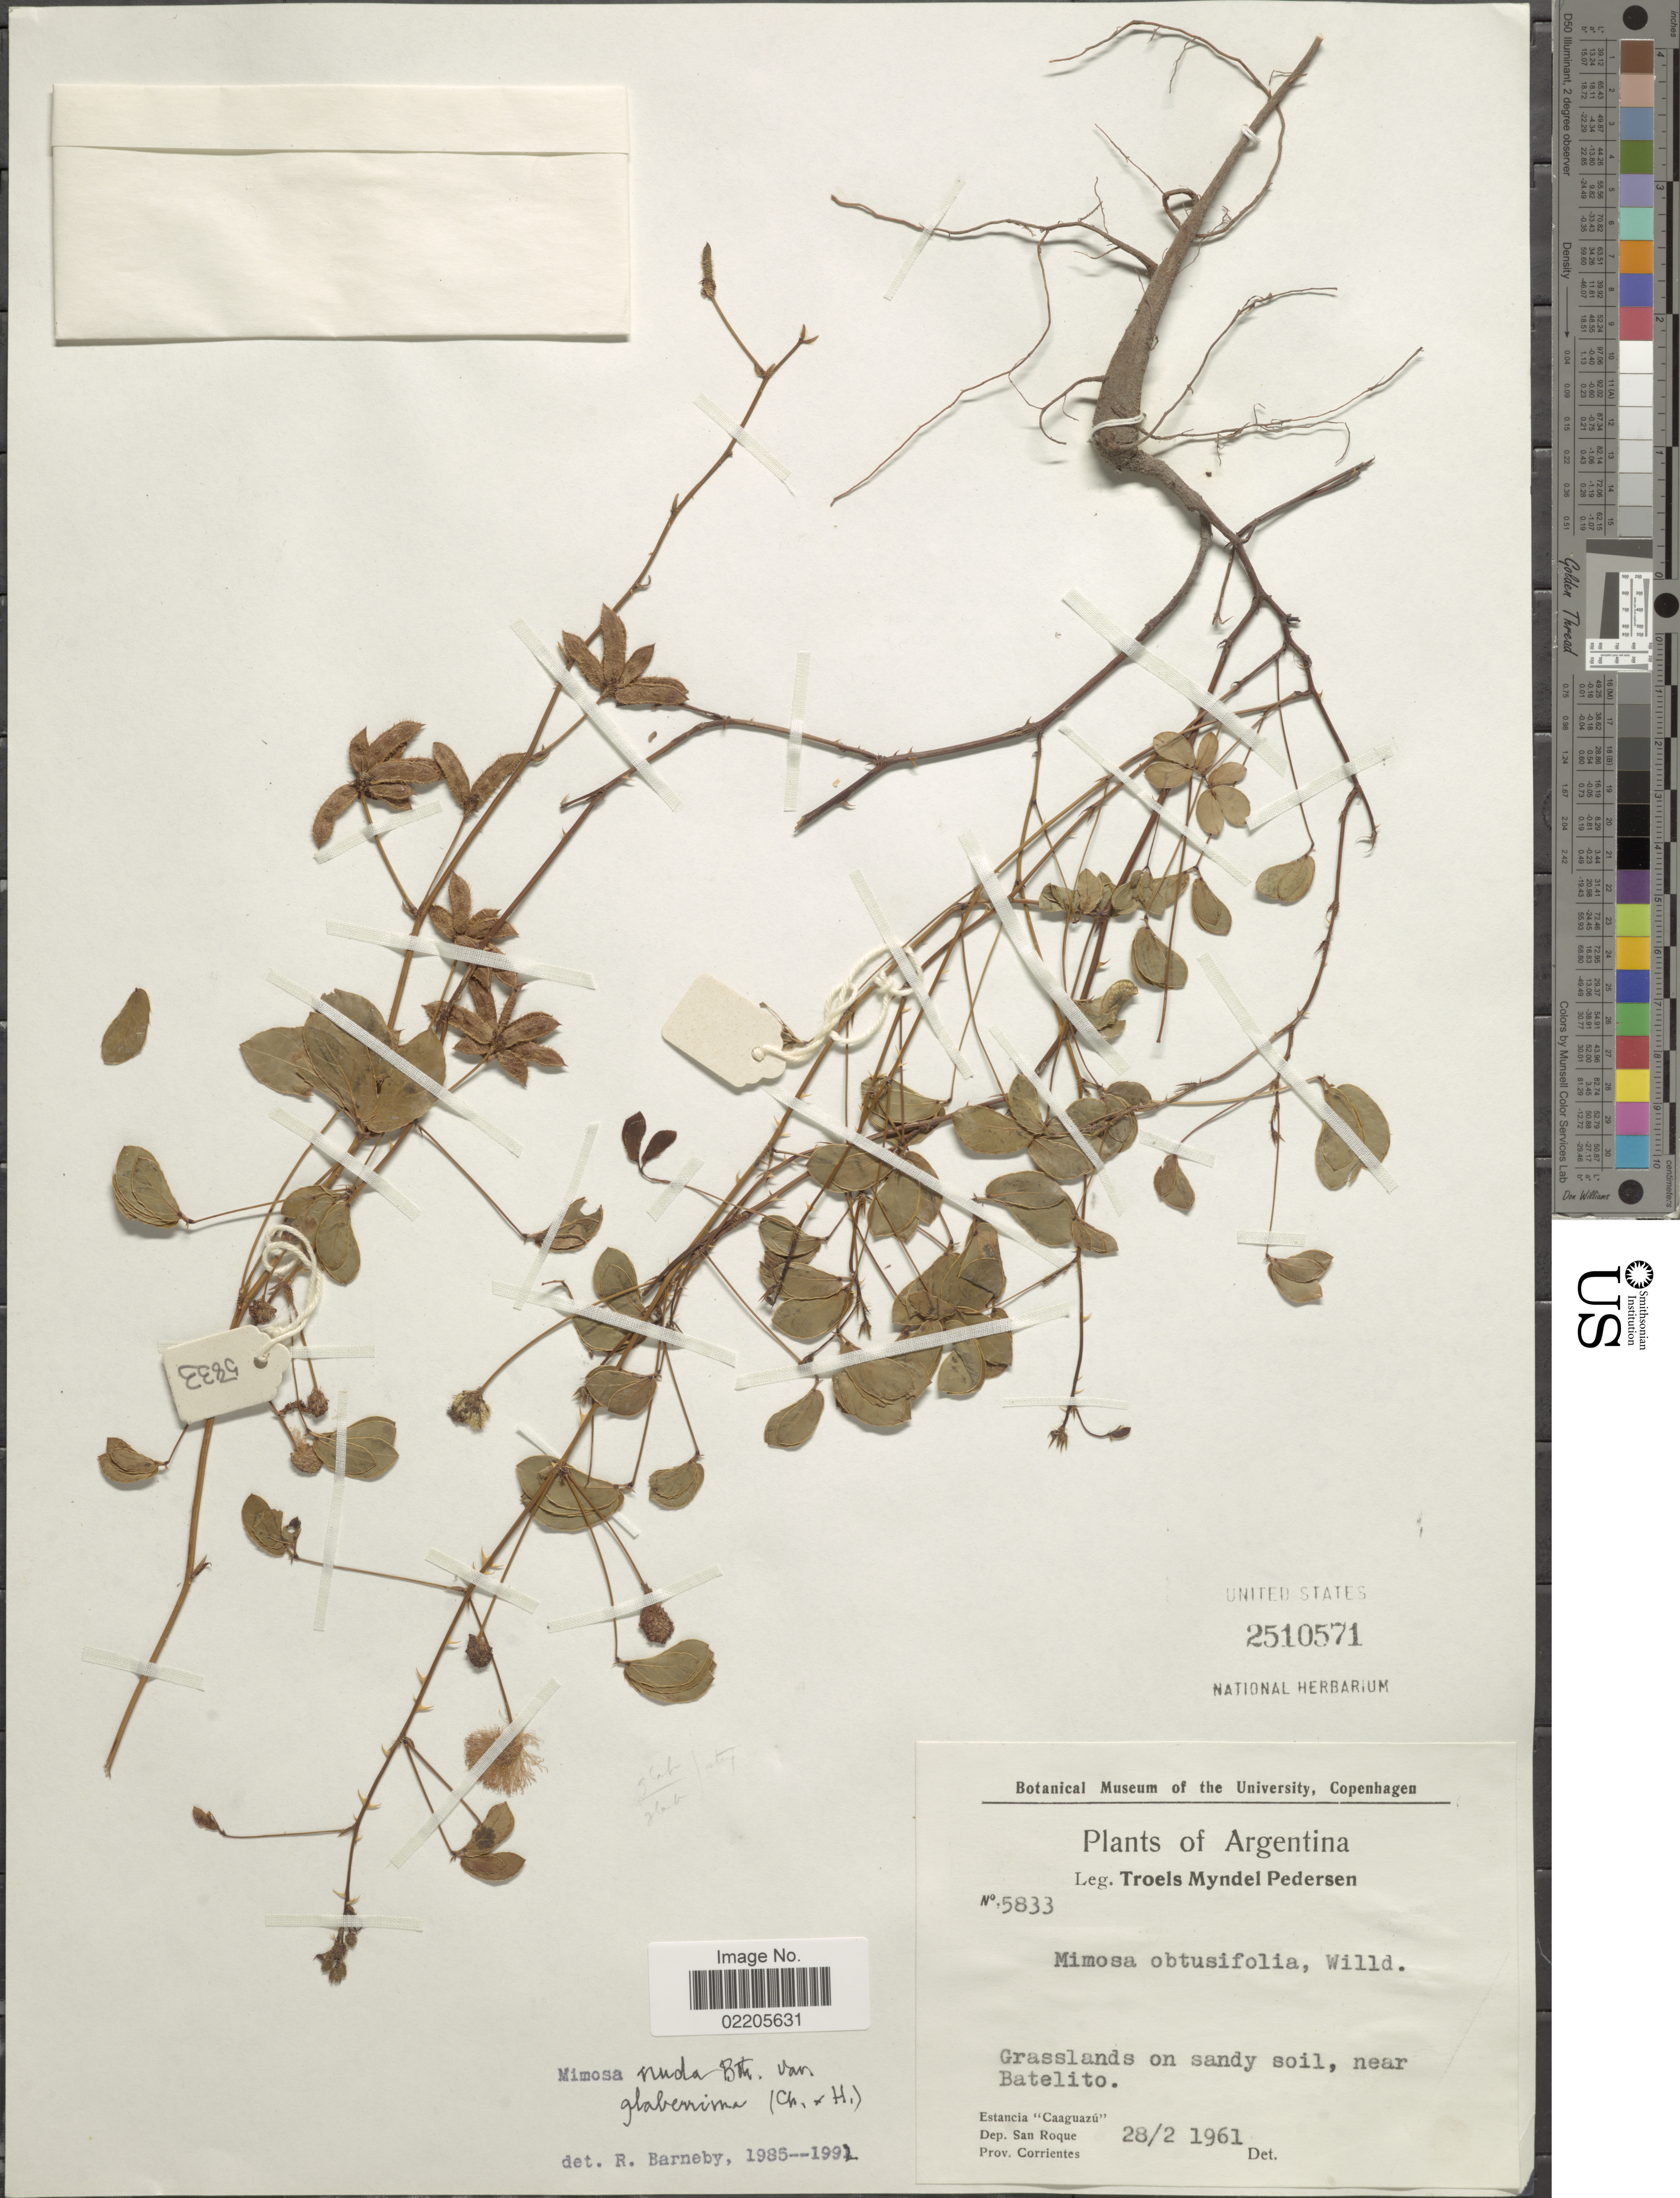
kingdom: Plantae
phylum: Tracheophyta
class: Magnoliopsida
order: Fabales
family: Fabaceae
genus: Mimosa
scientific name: Mimosa debilis var. debilis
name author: Humb. & Bonpl. ex Willd.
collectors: T. Pederson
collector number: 5833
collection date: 1961-02-28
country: Argentina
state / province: Corrientes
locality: Grasslands on sandy soil, near Batelito. Estancia "Caaguazu". Dep. San Roque. Prov. Corrientes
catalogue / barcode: US 2510571